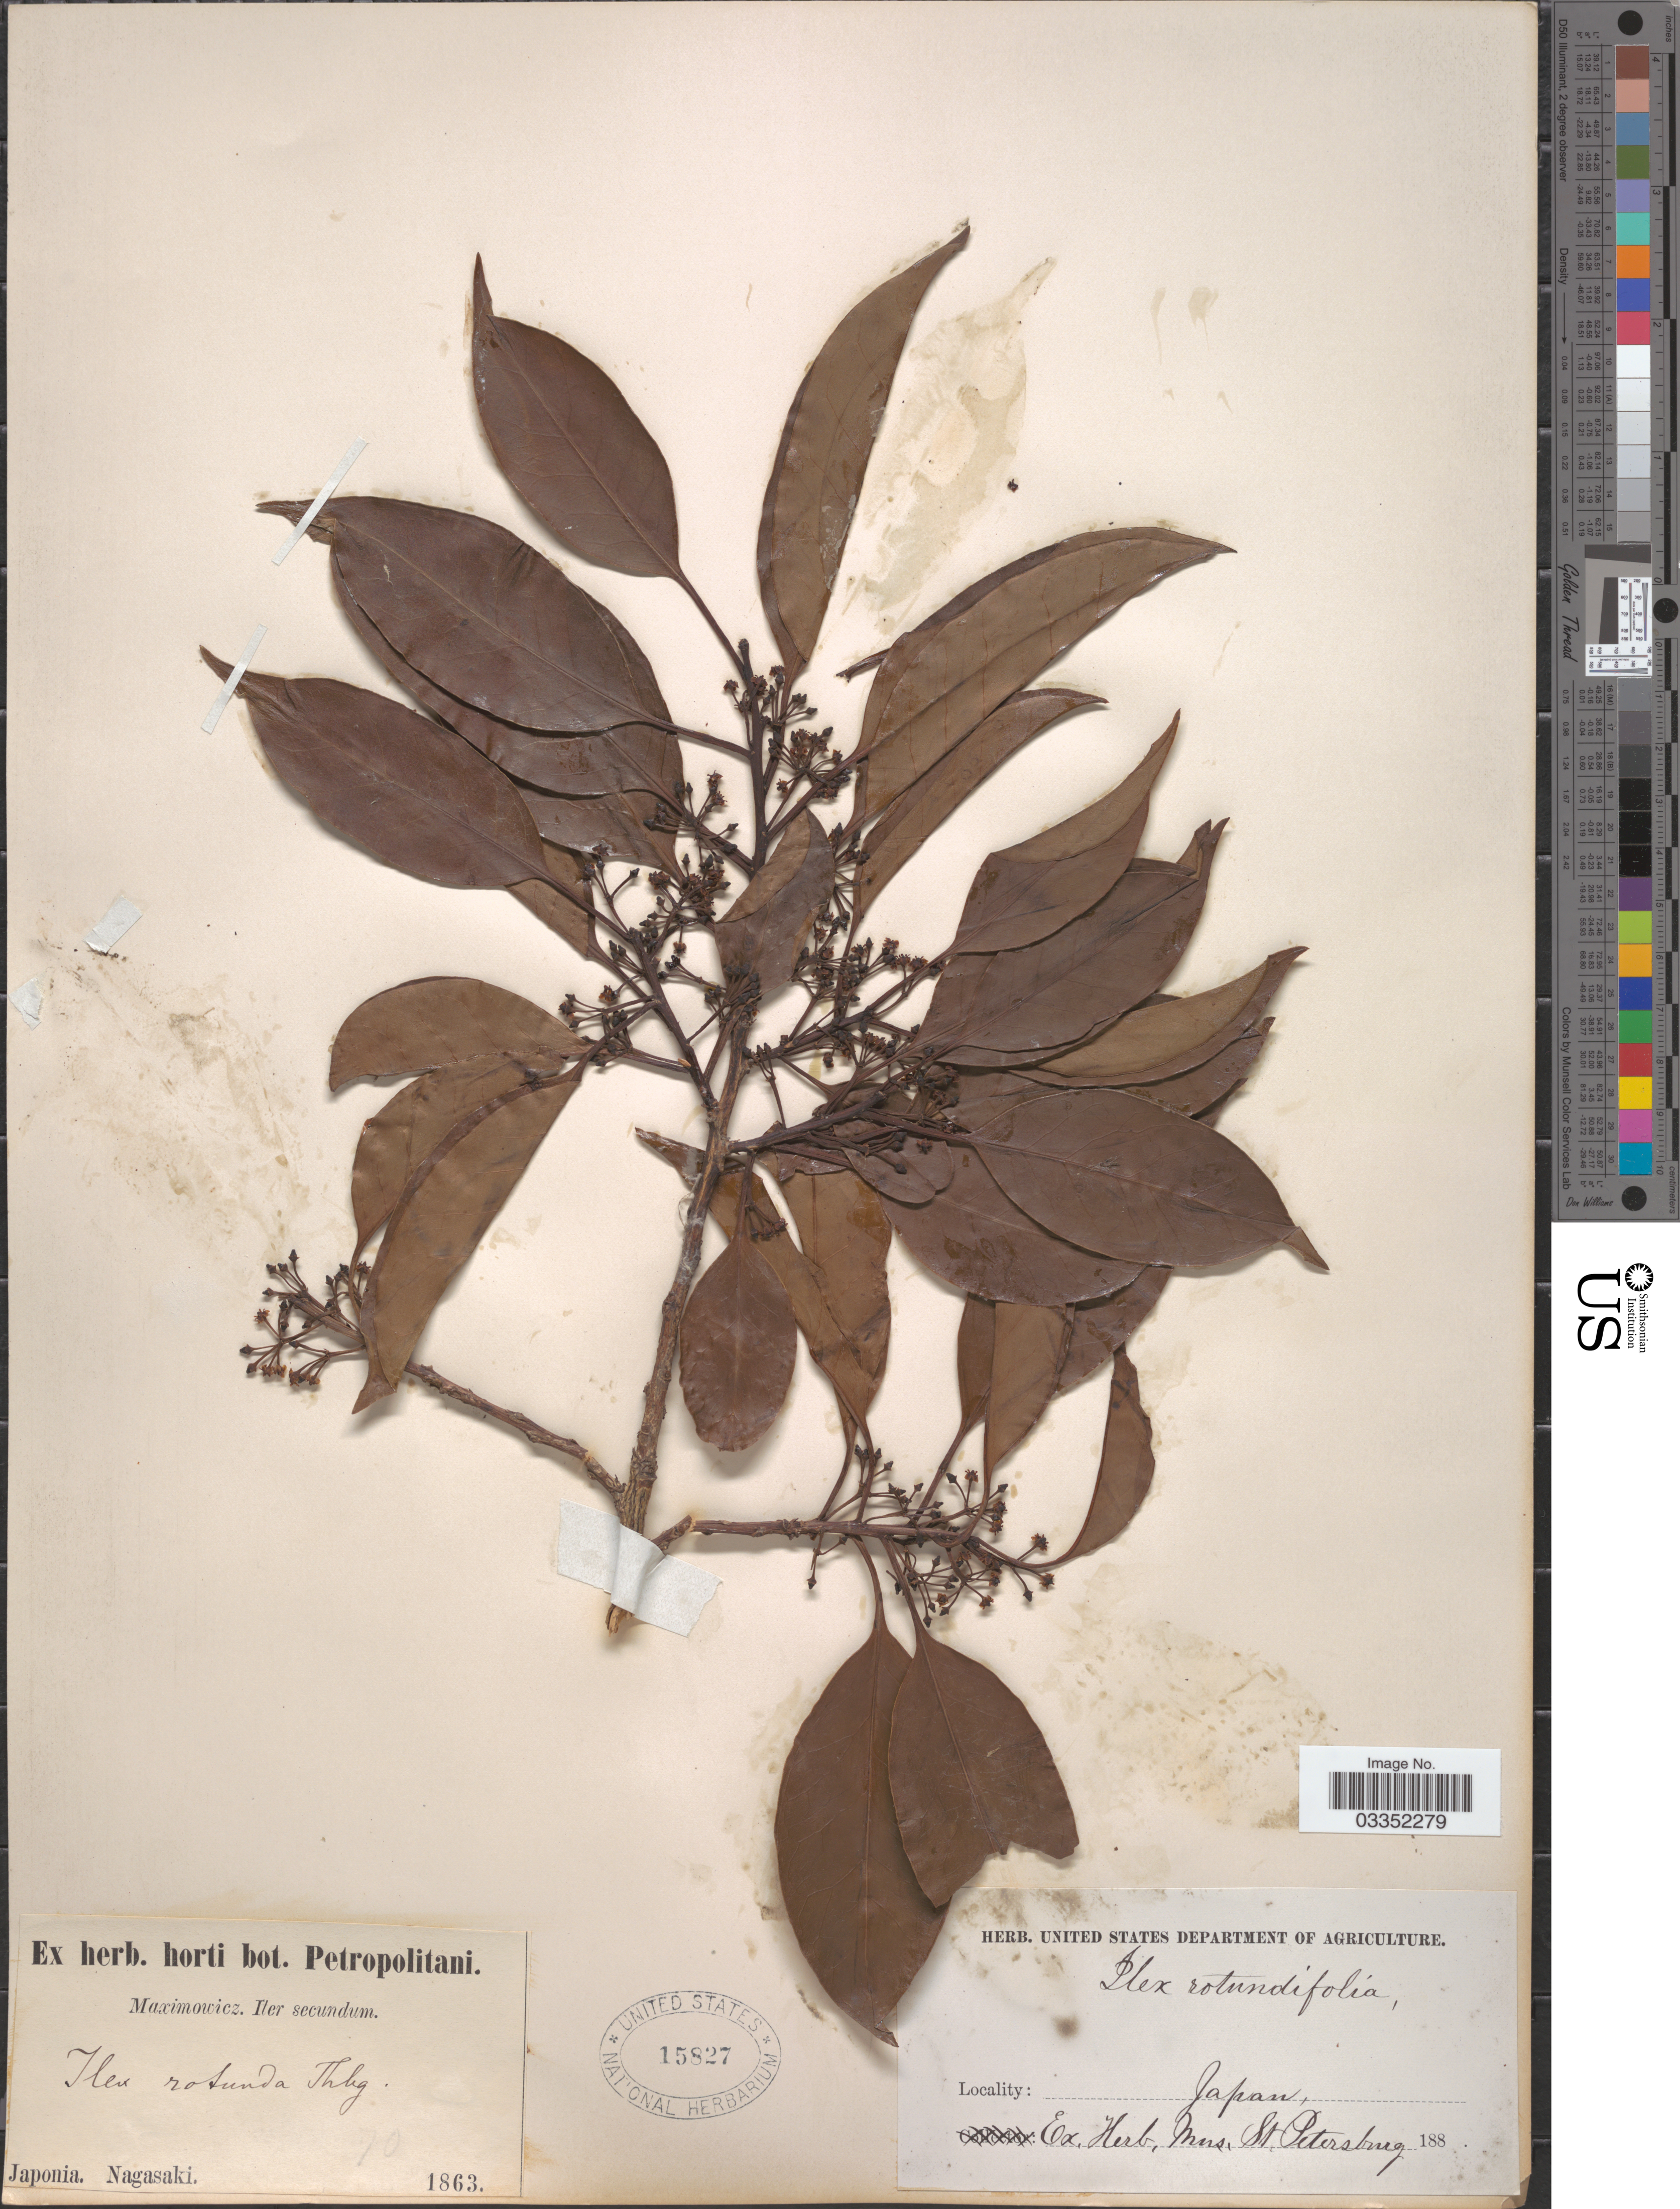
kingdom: Plantae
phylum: Tracheophyta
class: Magnoliopsida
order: Aquifoliales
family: Aquifoliaceae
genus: Ilex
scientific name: Ilex rotunda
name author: Thunb.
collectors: -. Maximowicz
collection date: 1863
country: Japan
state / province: Nagasaki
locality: Japonia.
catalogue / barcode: US 15827